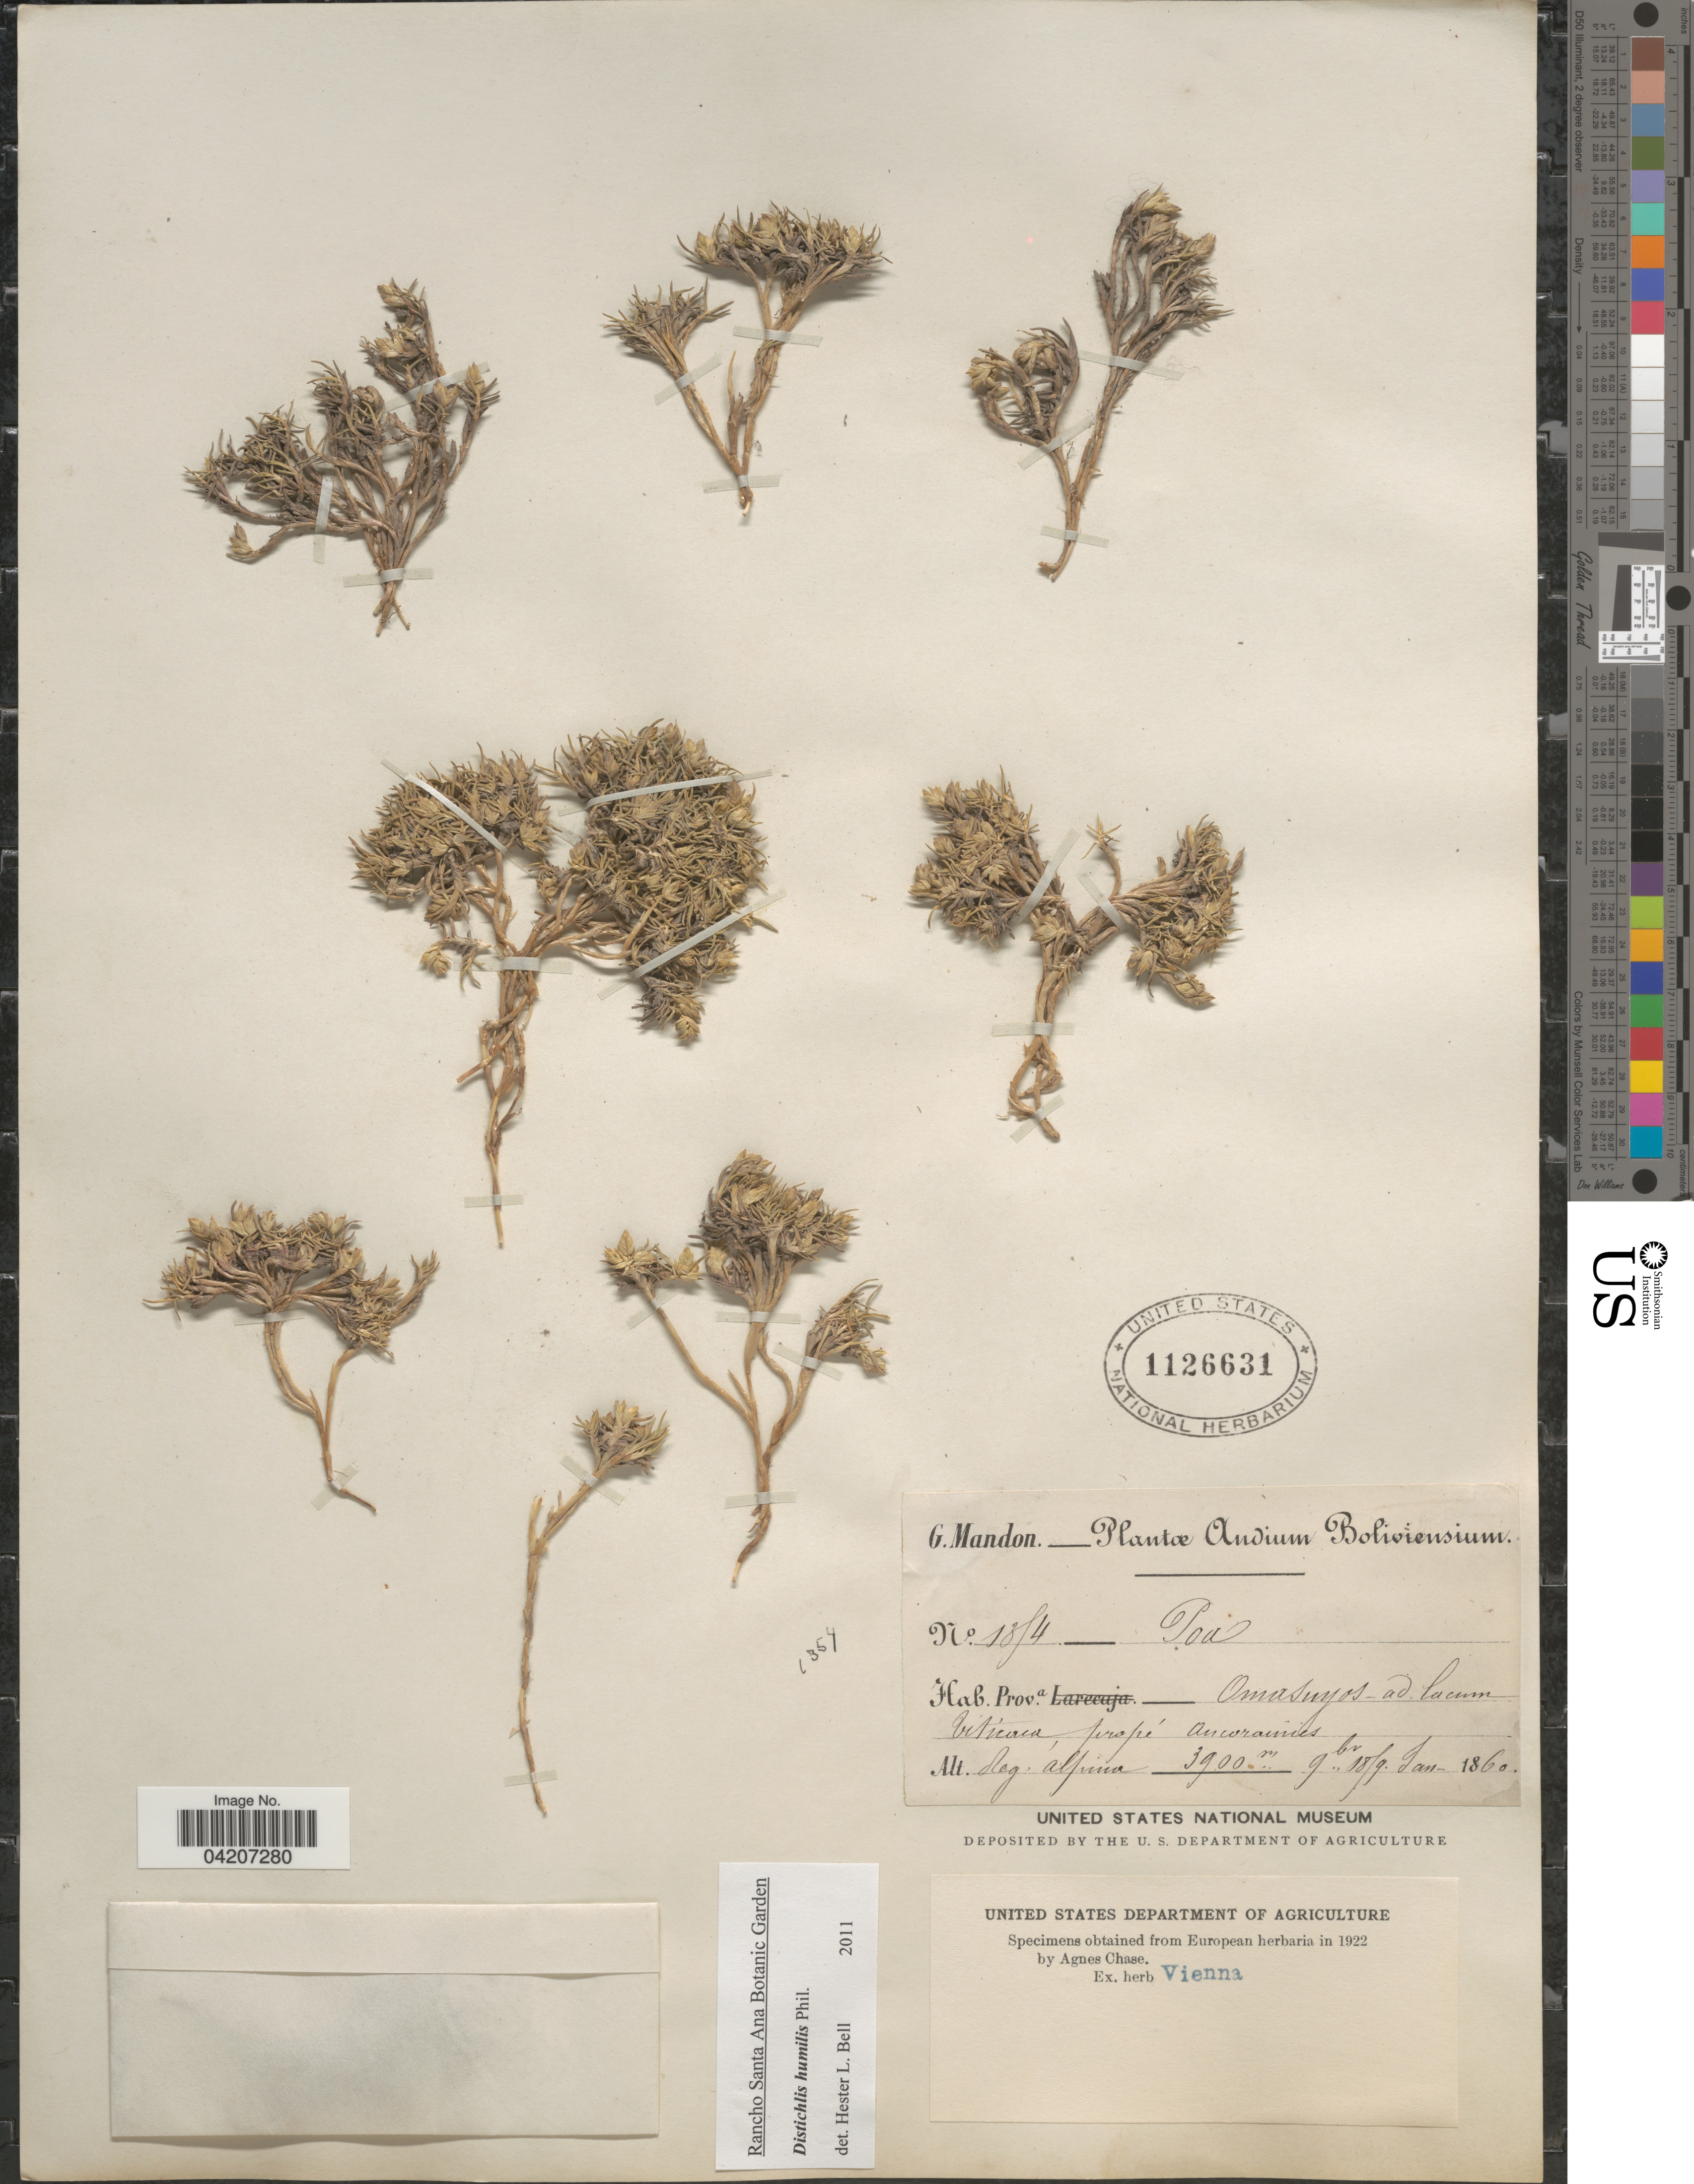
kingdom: Plantae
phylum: Tracheophyta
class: Liliopsida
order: Poales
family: Poaceae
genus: Distichlis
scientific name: Distichlis humilis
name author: Phil.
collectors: G. Mandon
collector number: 1854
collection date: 1859-11/1860-01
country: Bolivia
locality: Andium Boliviensium. Omasuyos - ad lacum Titicaca, propé Ancoraimes. Reg. alpina.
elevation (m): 3900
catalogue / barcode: US 1126631